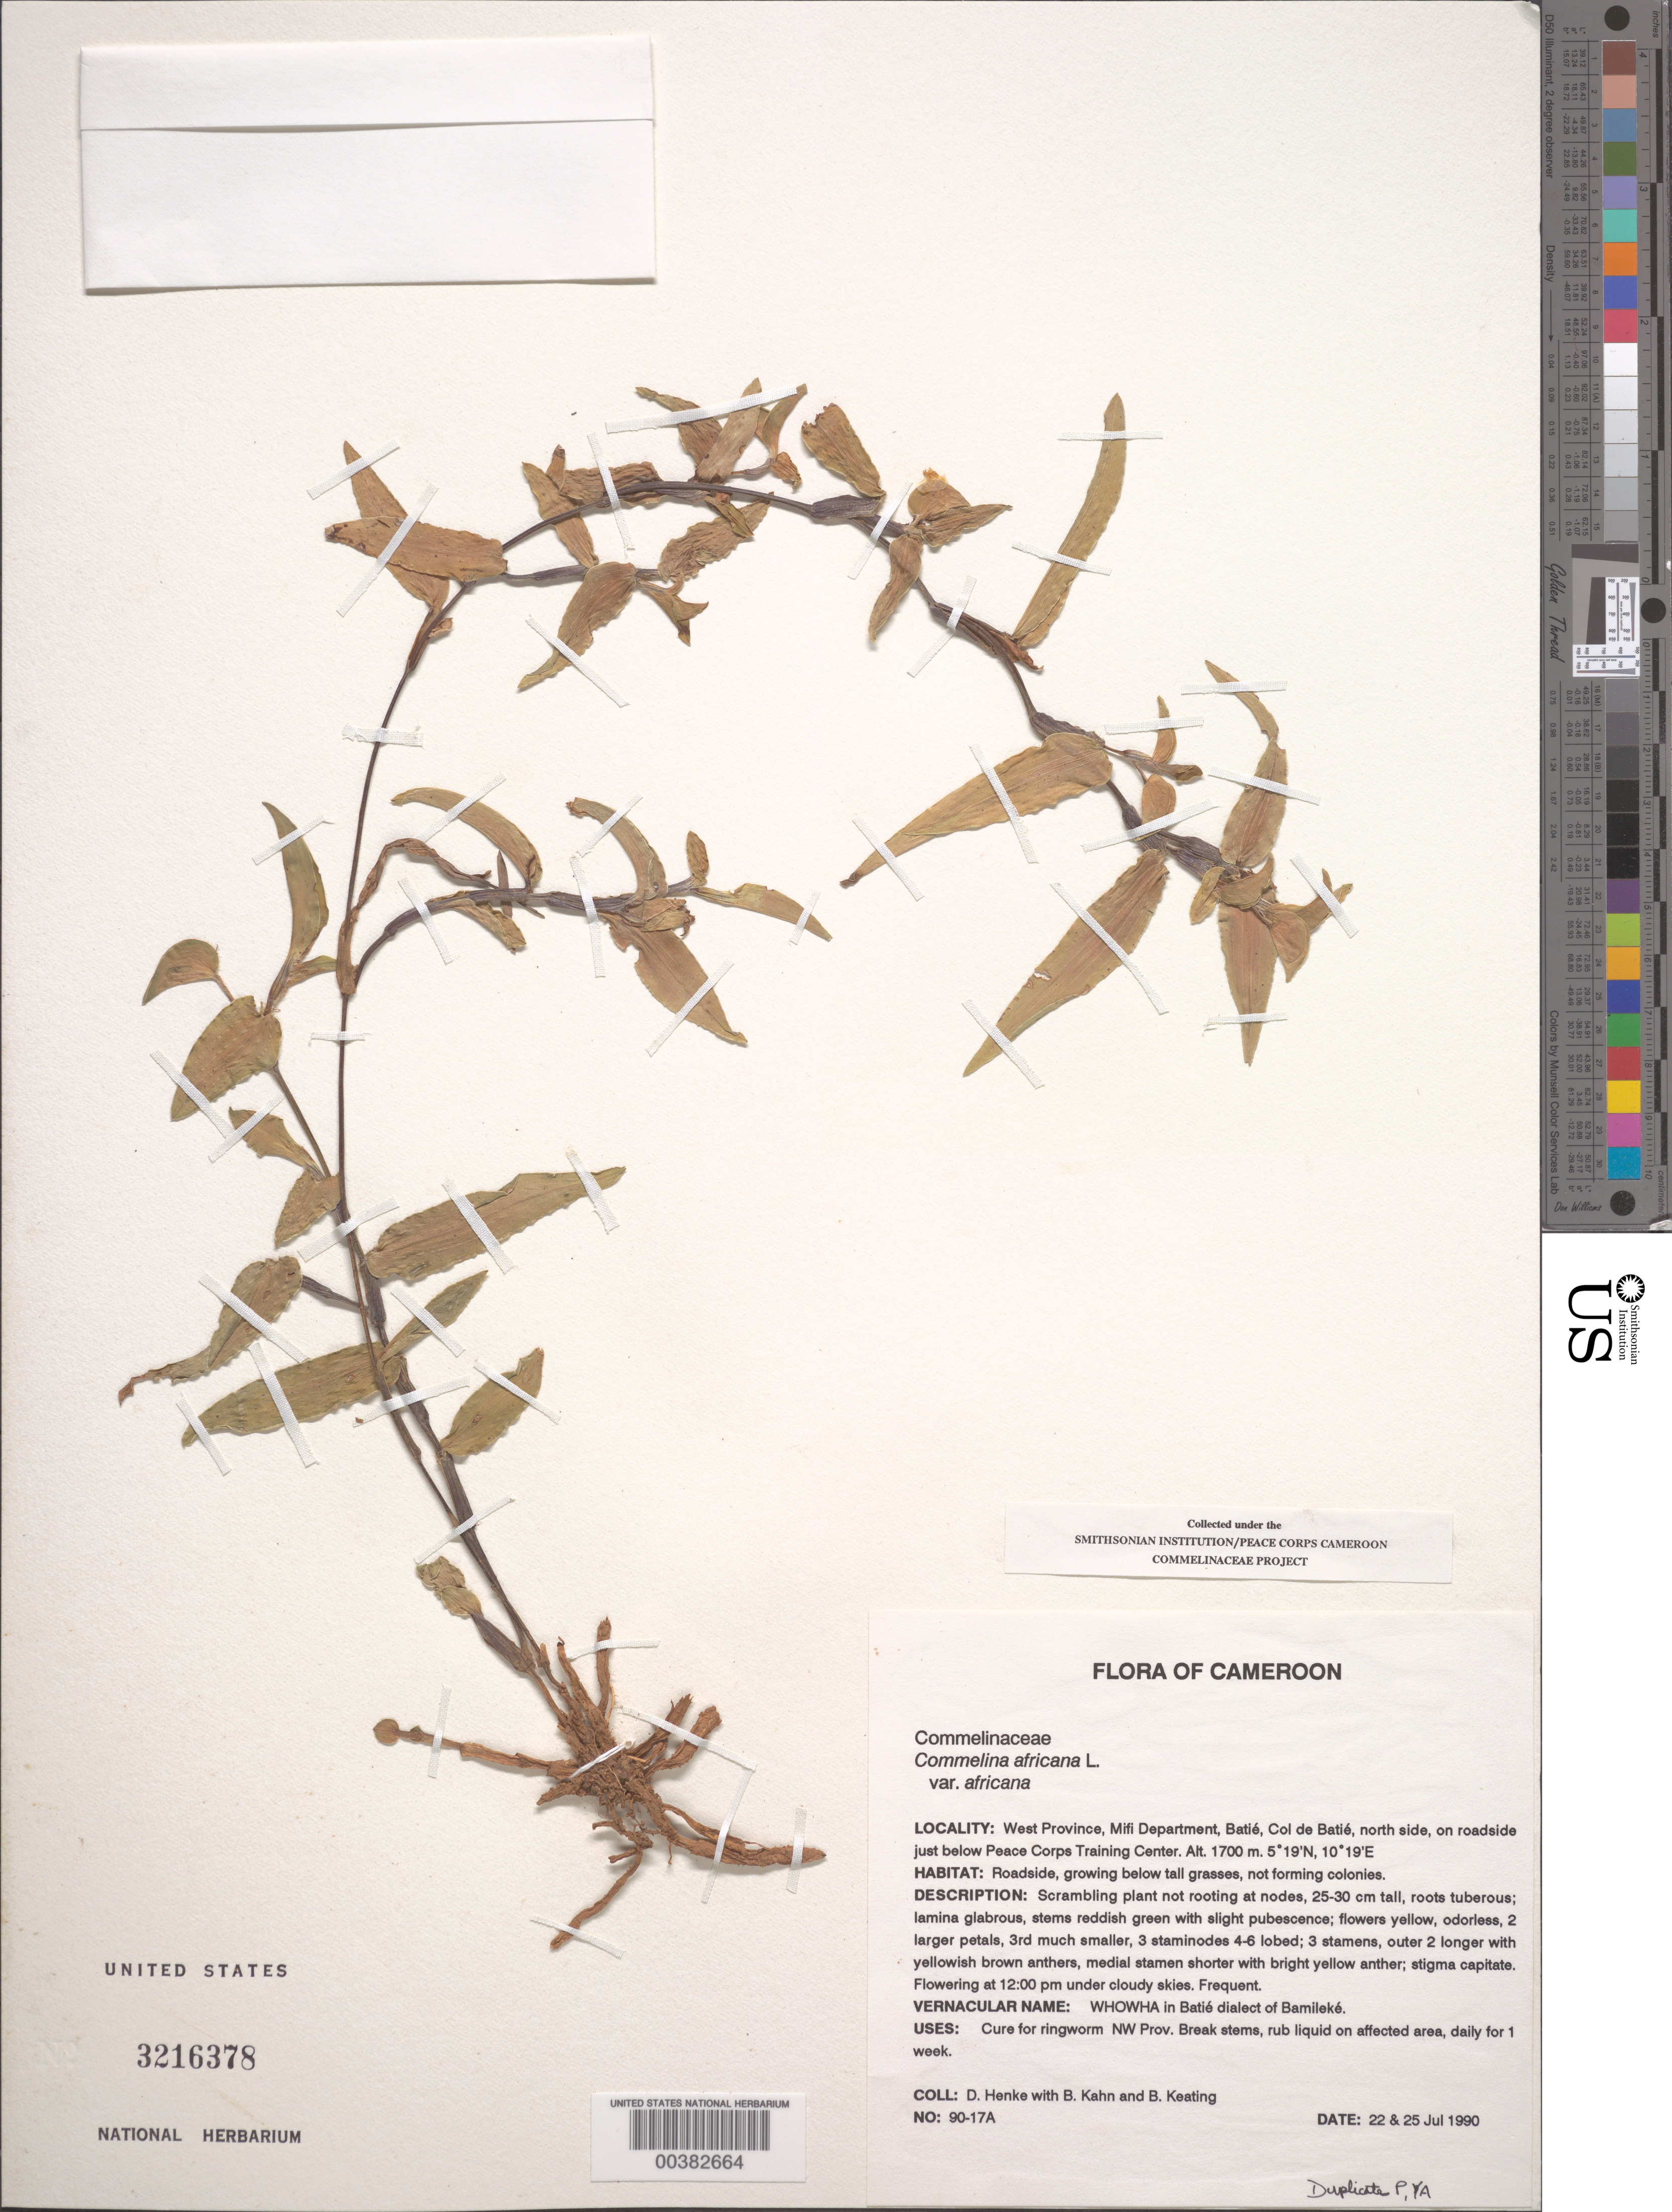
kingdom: Plantae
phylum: Tracheophyta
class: Liliopsida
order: Commelinales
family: Commelinaceae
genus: Commelina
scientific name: Commelina africana var. villosior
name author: (C.B. Clarke) Brenan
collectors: D. Henke, B. Kahn & B. Keating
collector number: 90-17a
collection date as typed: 22 Jul 1990 and 25 Jul 1990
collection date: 1990-07-22,1990-07-25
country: Cameroon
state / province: Ouest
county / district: Mifi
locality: Batie, col de batie, n side, on roadside just below peace corps training center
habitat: Roadside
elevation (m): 1700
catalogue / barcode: US 3216378